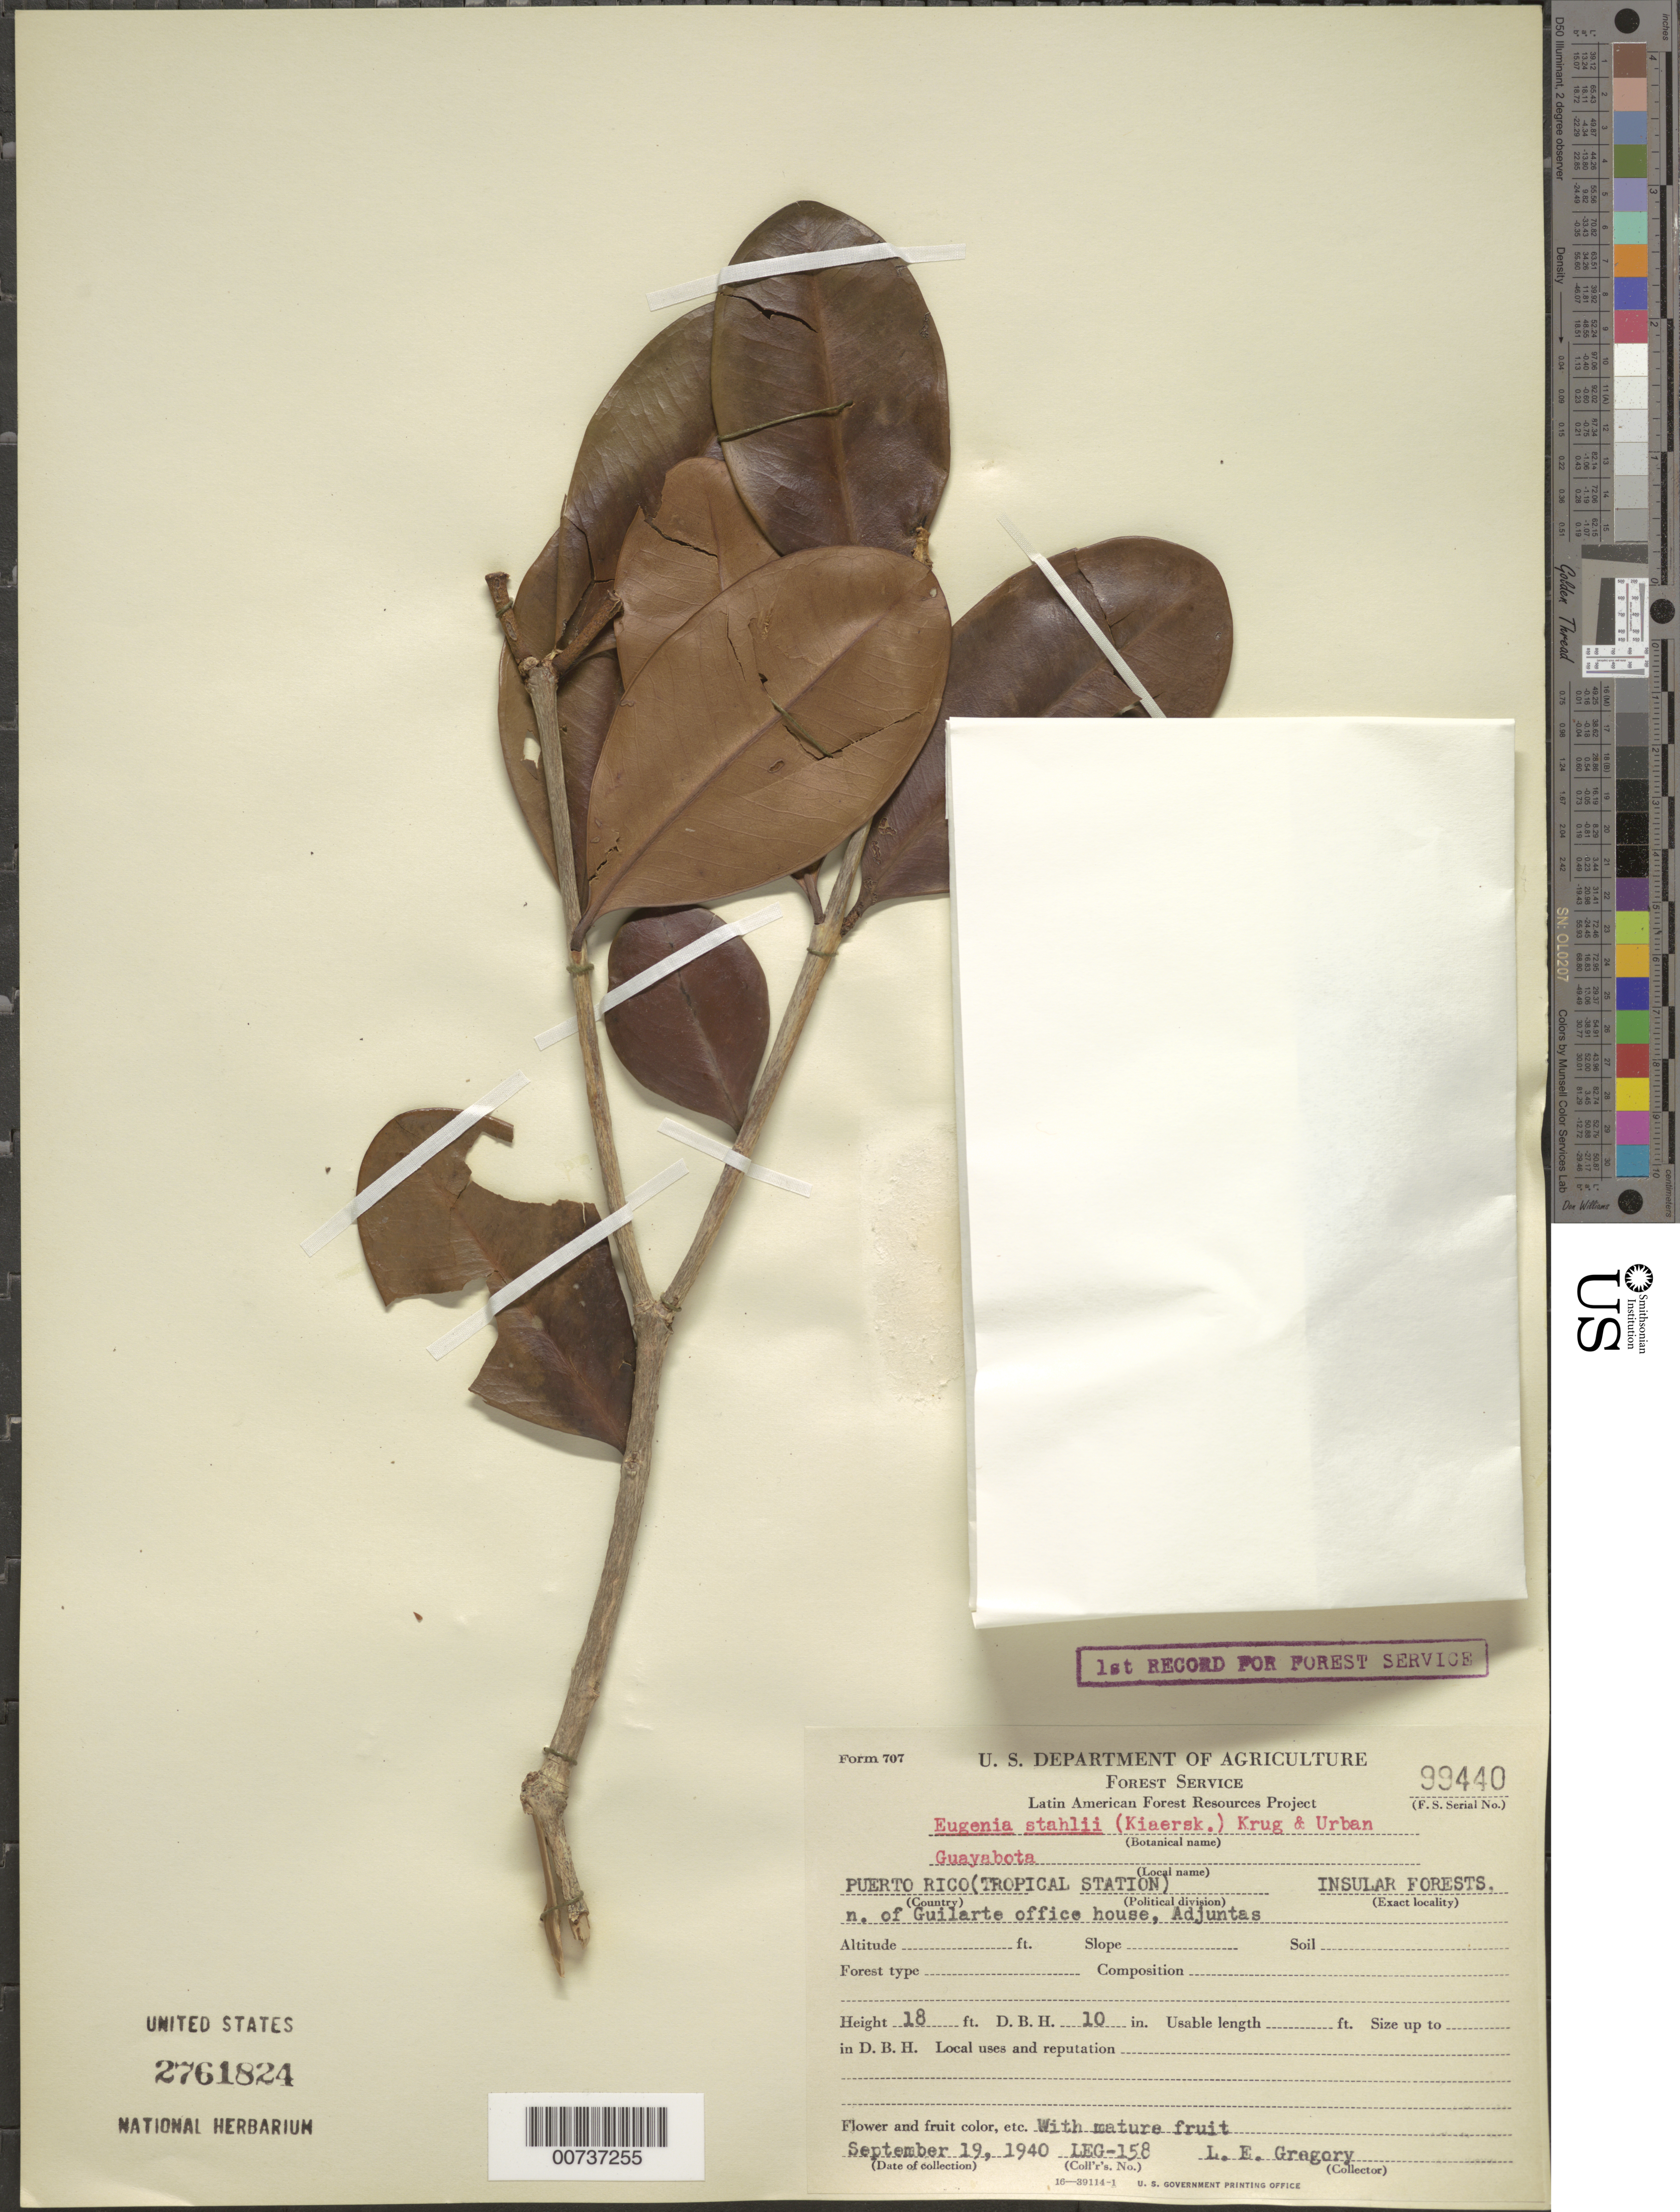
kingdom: Plantae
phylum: Tracheophyta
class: Magnoliopsida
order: Myrtales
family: Myrtaceae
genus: Eugenia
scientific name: Eugenia stahlii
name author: (Kiaersk.) Krug & Urb.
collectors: L. E. Gregory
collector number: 158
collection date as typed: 19 Sep 1940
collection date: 1940-09-19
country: Puerto Rico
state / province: Adjuntas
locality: Insular Forest, N of Guilarte office house, Adjuntas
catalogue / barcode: US 2761824